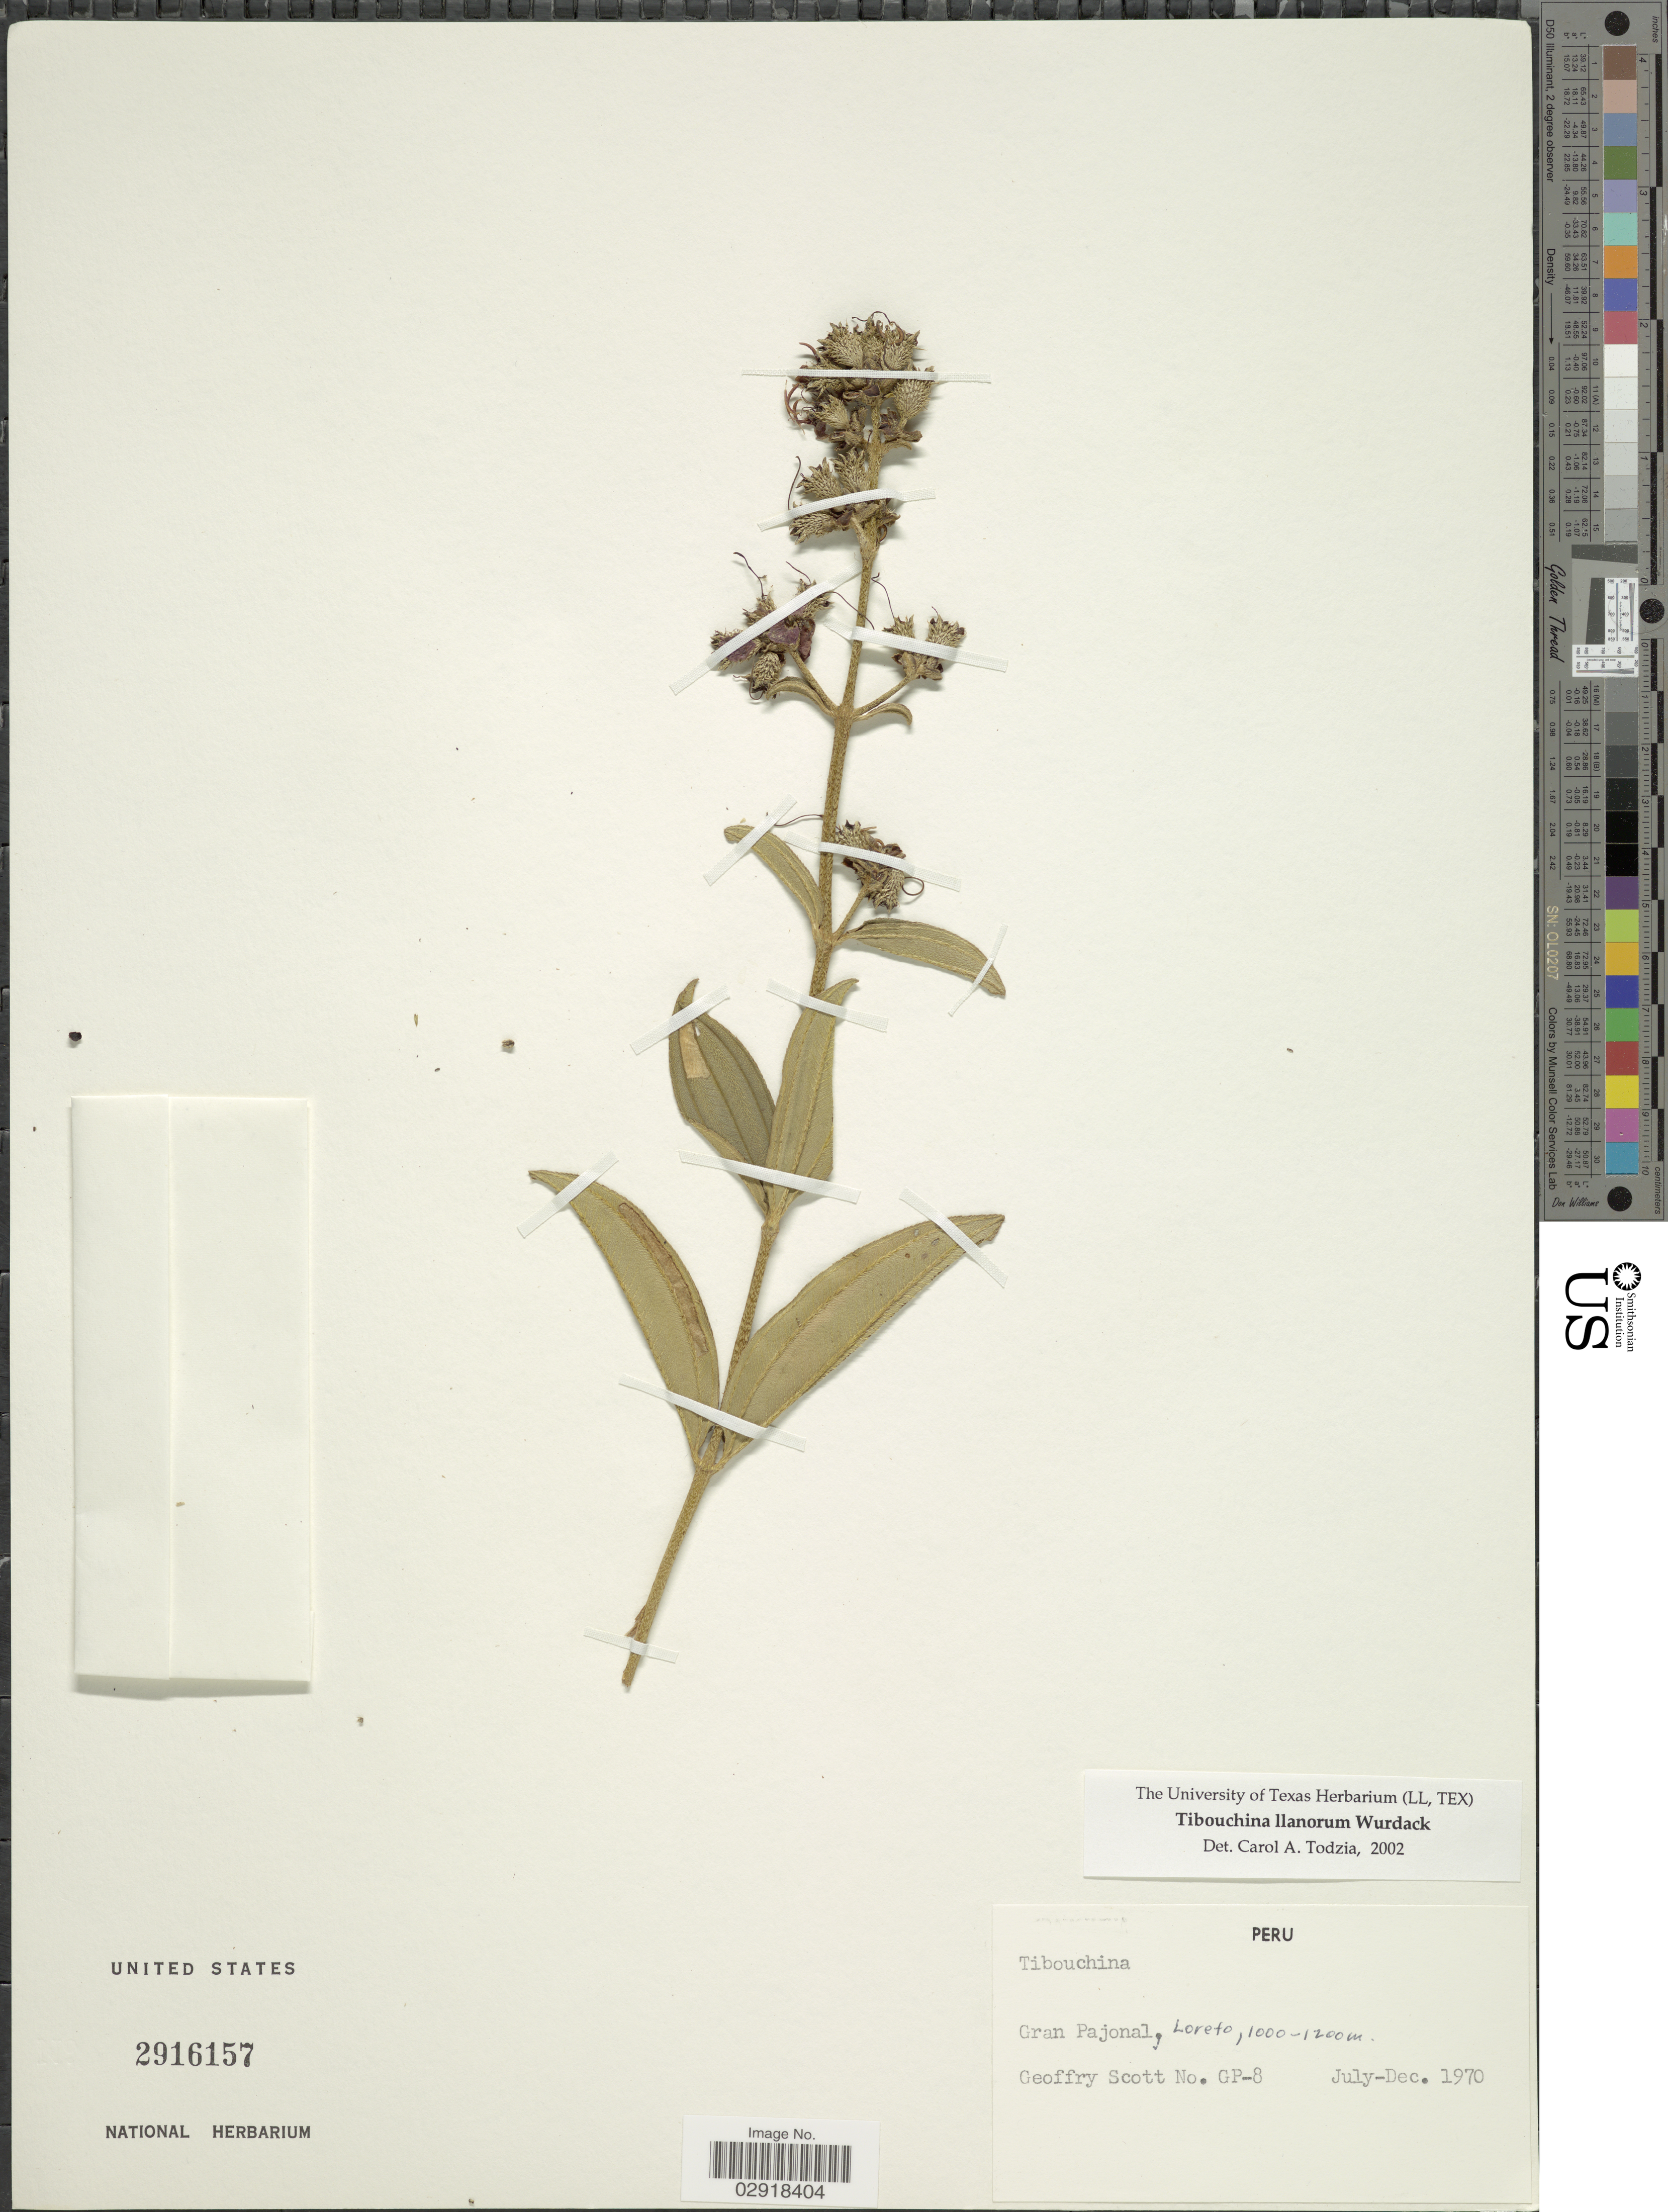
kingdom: Plantae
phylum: Tracheophyta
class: Magnoliopsida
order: Myrtales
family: Melastomataceae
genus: Tibouchina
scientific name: Tibouchina llanorum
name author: Wurdack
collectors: G. Scott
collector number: GP-8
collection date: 1970-07/1970-12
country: Peru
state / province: Loreto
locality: Gran Pajonal.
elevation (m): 1000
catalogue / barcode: US 2916157